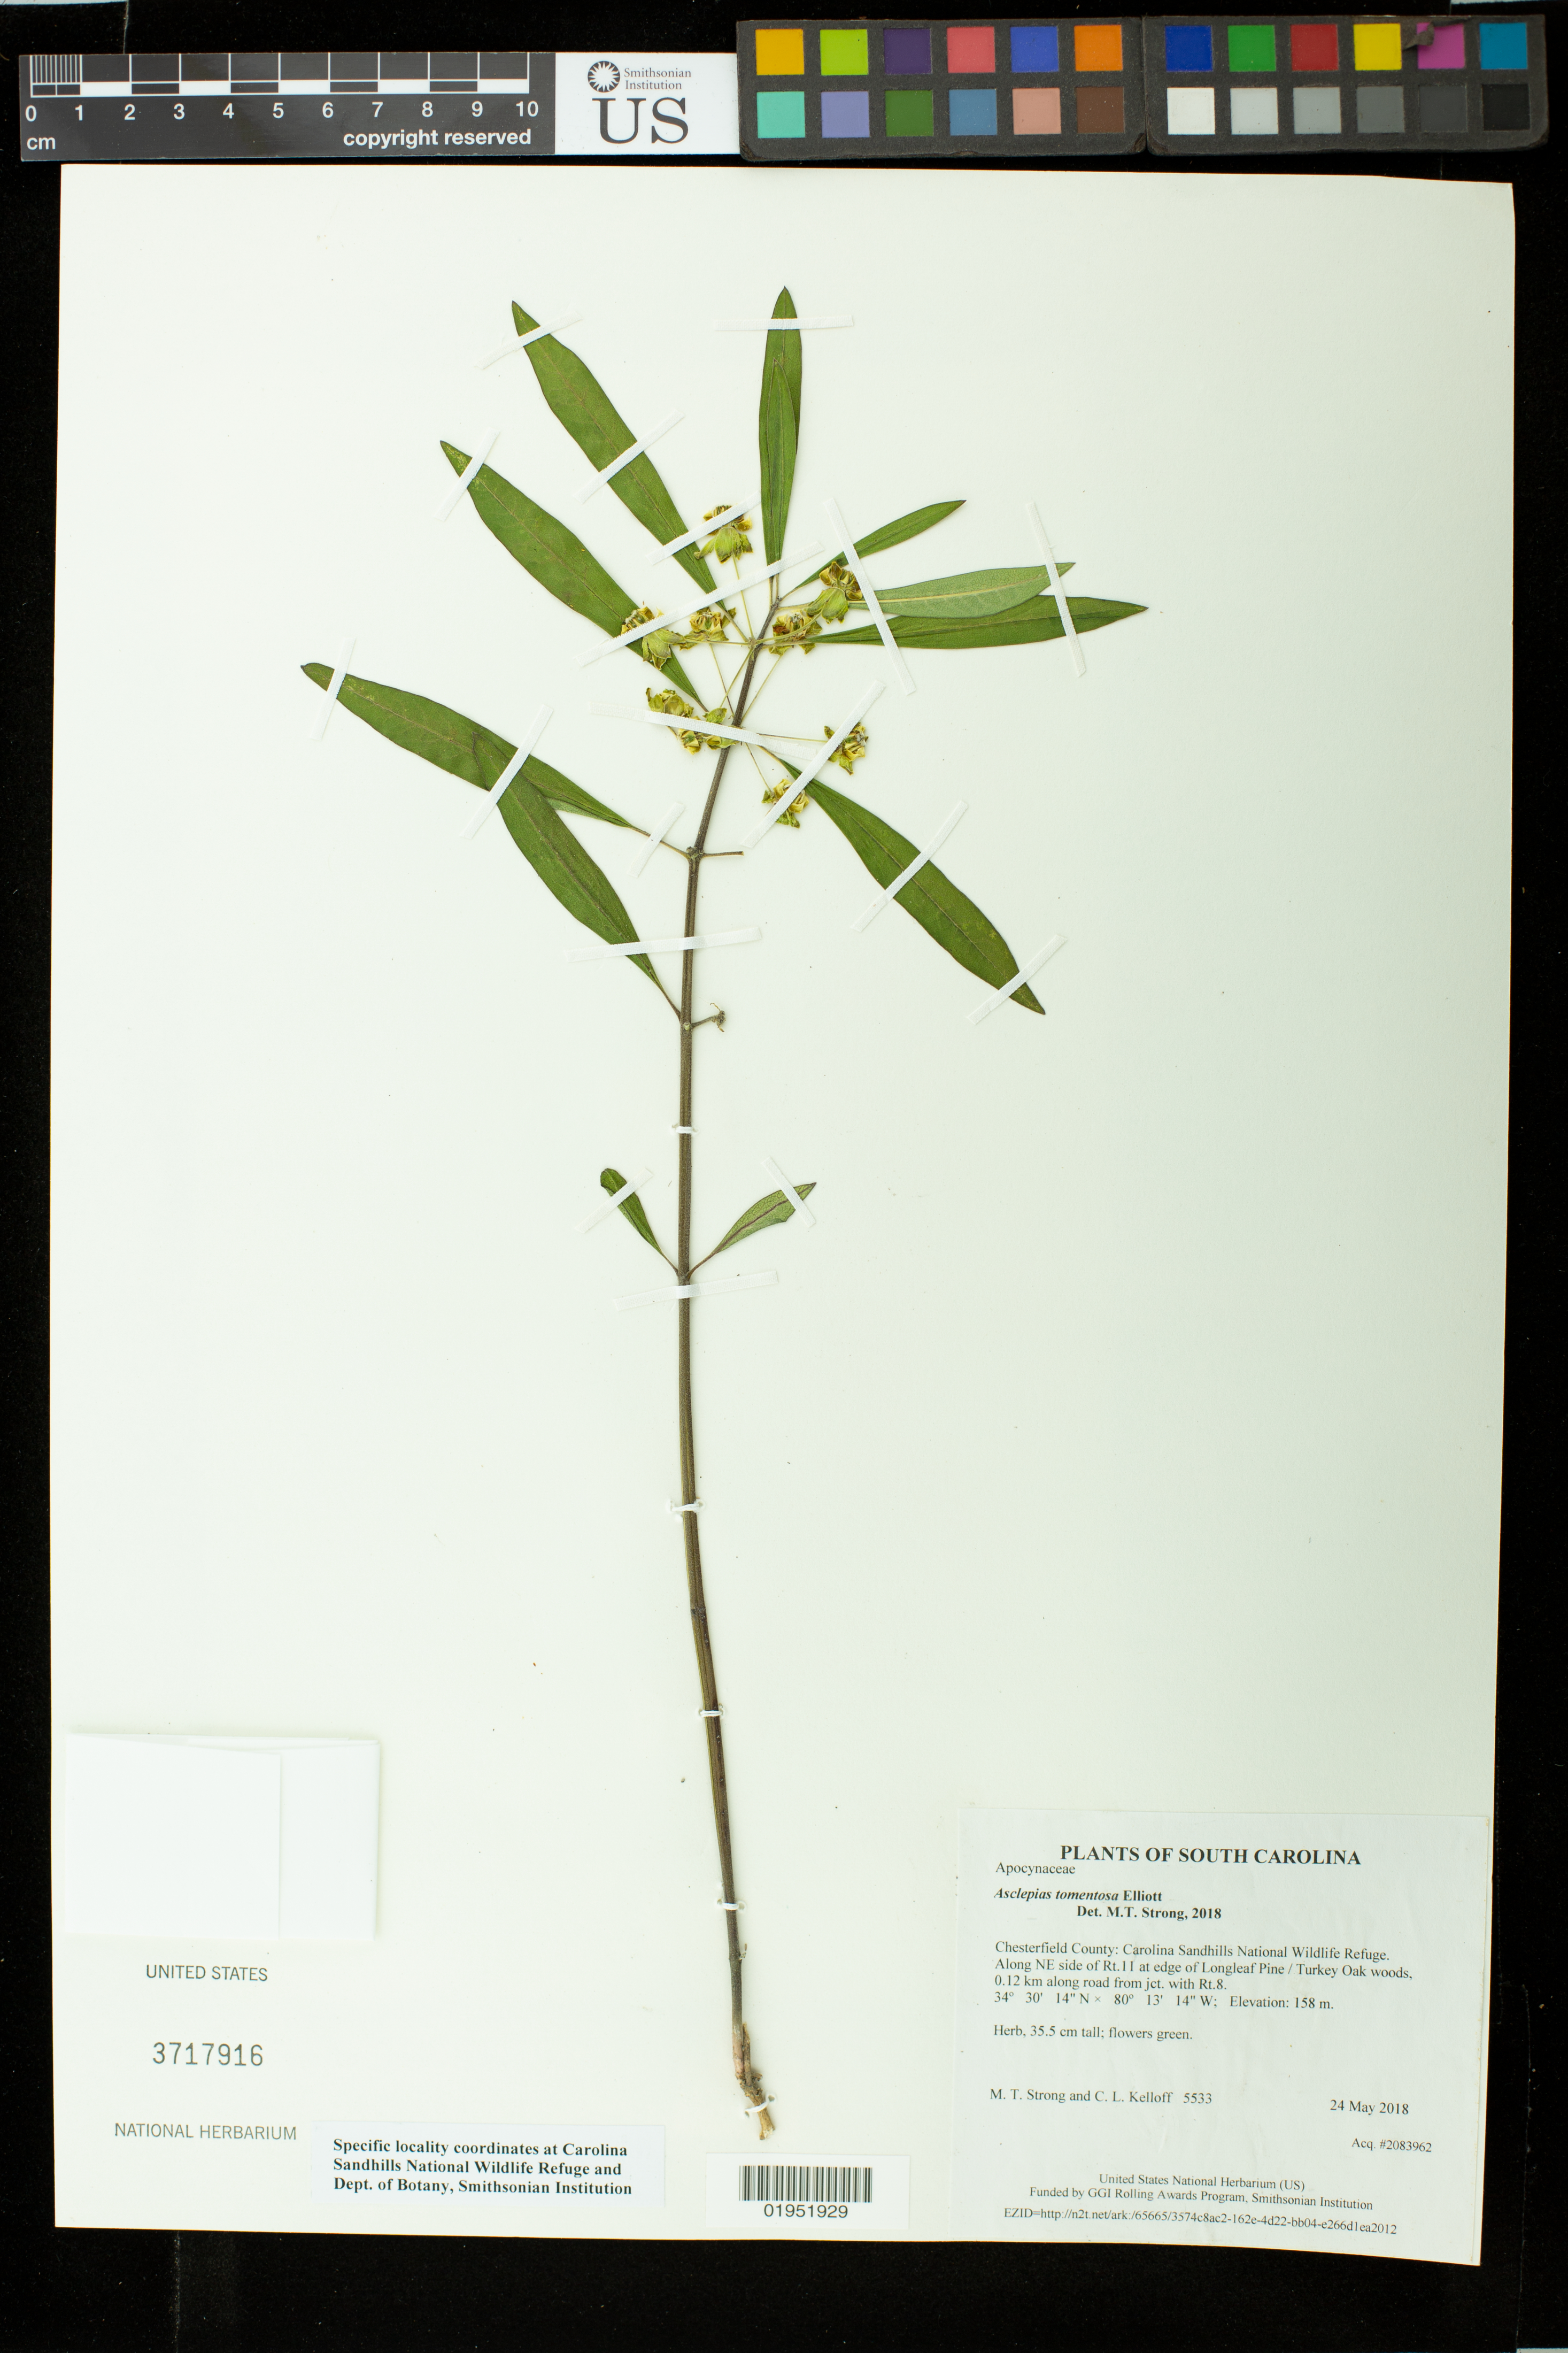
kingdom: Plantae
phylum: Tracheophyta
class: Magnoliopsida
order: Gentianales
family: Apocynaceae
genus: Asclepias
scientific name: Asclepias tomentosa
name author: Elliott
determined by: Strong, Mark T., (BOT), Smithsonian Institution - National Museum of Natural History (UNITED STATES)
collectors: M. T. Strong & C. L. Kelloff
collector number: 5533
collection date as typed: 24 May 2018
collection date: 2018-05-24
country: United States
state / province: South Carolina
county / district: Chesterfield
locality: Carolina Sandhills National Wildlife Refuge. Along NE side of Rt.11 at edge of Longleaf Pine / Turkey Oak woods, 0.12 km along road from jct. with Rt.8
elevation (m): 158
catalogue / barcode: US 3717916